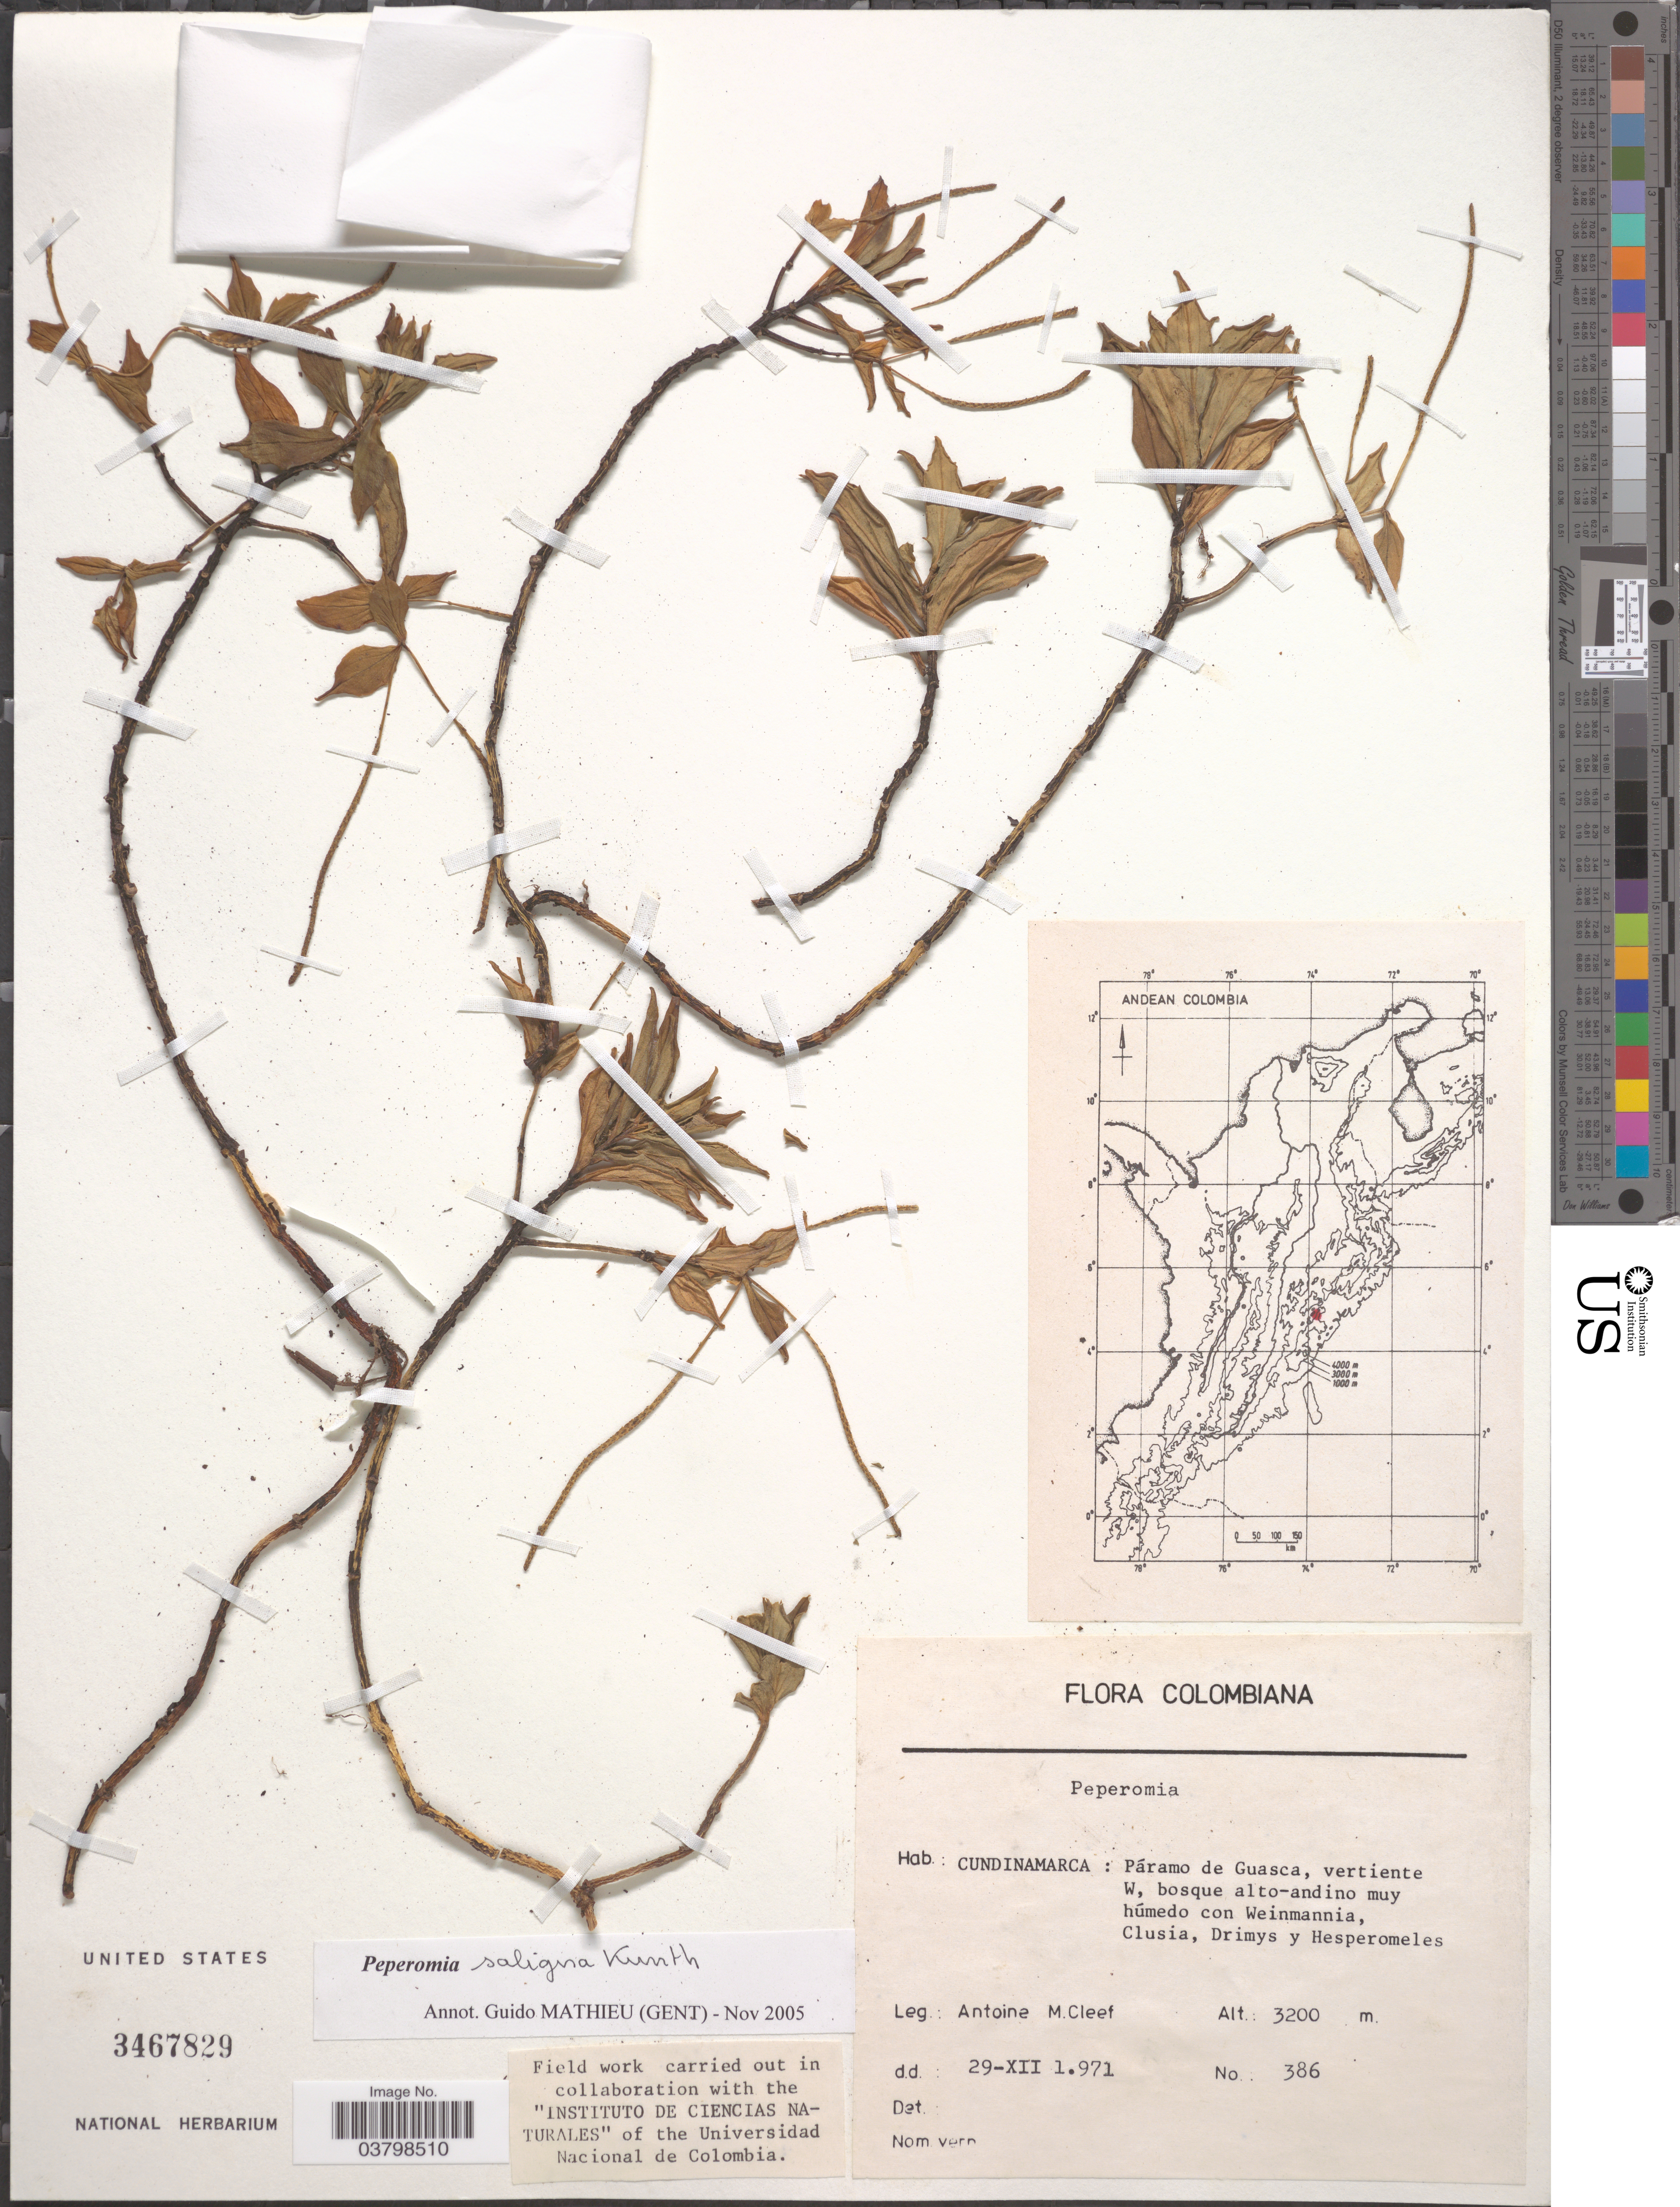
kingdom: Plantae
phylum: Tracheophyta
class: Magnoliopsida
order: Piperales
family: Piperaceae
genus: Peperomia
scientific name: Peperomia saligna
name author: Kunth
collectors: A. M. Cleef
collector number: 386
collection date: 1971-12-29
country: Colombia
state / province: Cundinamarca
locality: Andean Columbia. Páramo de Guasca, vertiente W.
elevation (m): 3200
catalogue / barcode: US 3467829